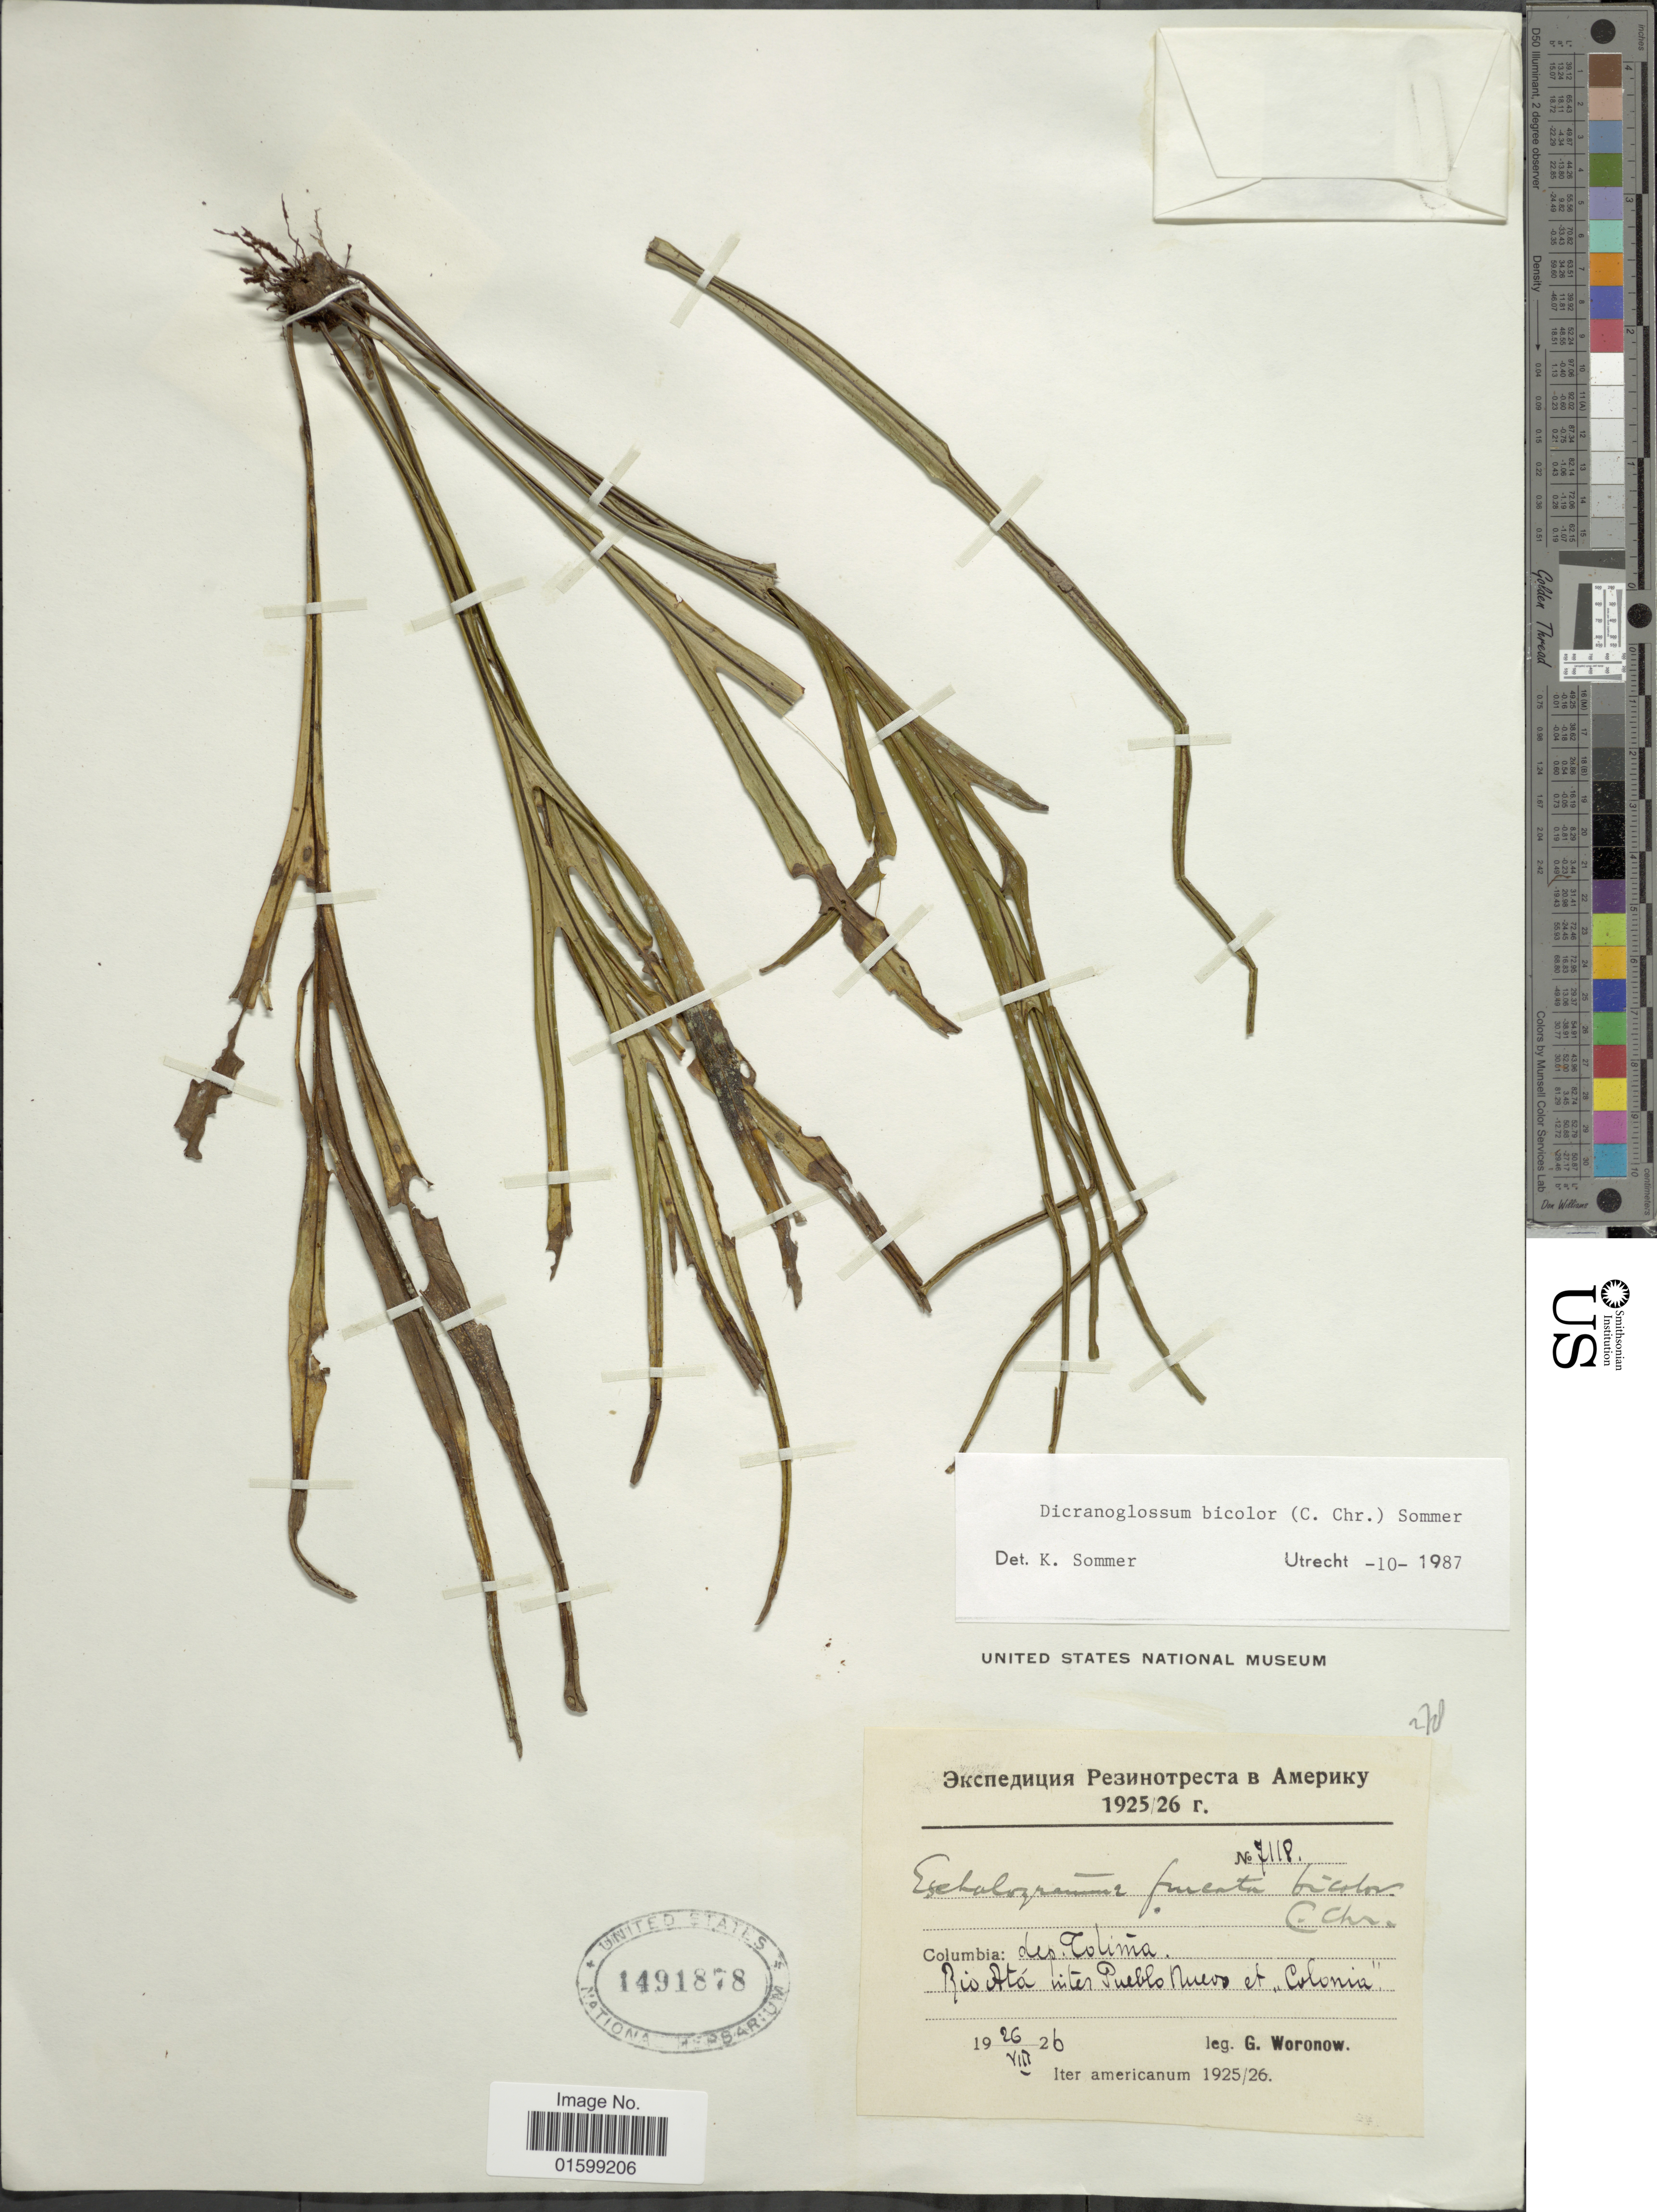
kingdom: Plantae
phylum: Tracheophyta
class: Polypodiopsida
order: Polypodiales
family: Polypodiaceae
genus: Pleopeltis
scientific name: Pleopeltis furcata var. bicolor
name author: (L.) A.R. Sm.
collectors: G. Woronow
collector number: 7118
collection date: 1926-08-26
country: Colombia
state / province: Tolima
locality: Rio Atá inter Pueblo Nuevo et "Colonia"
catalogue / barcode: US 1491878